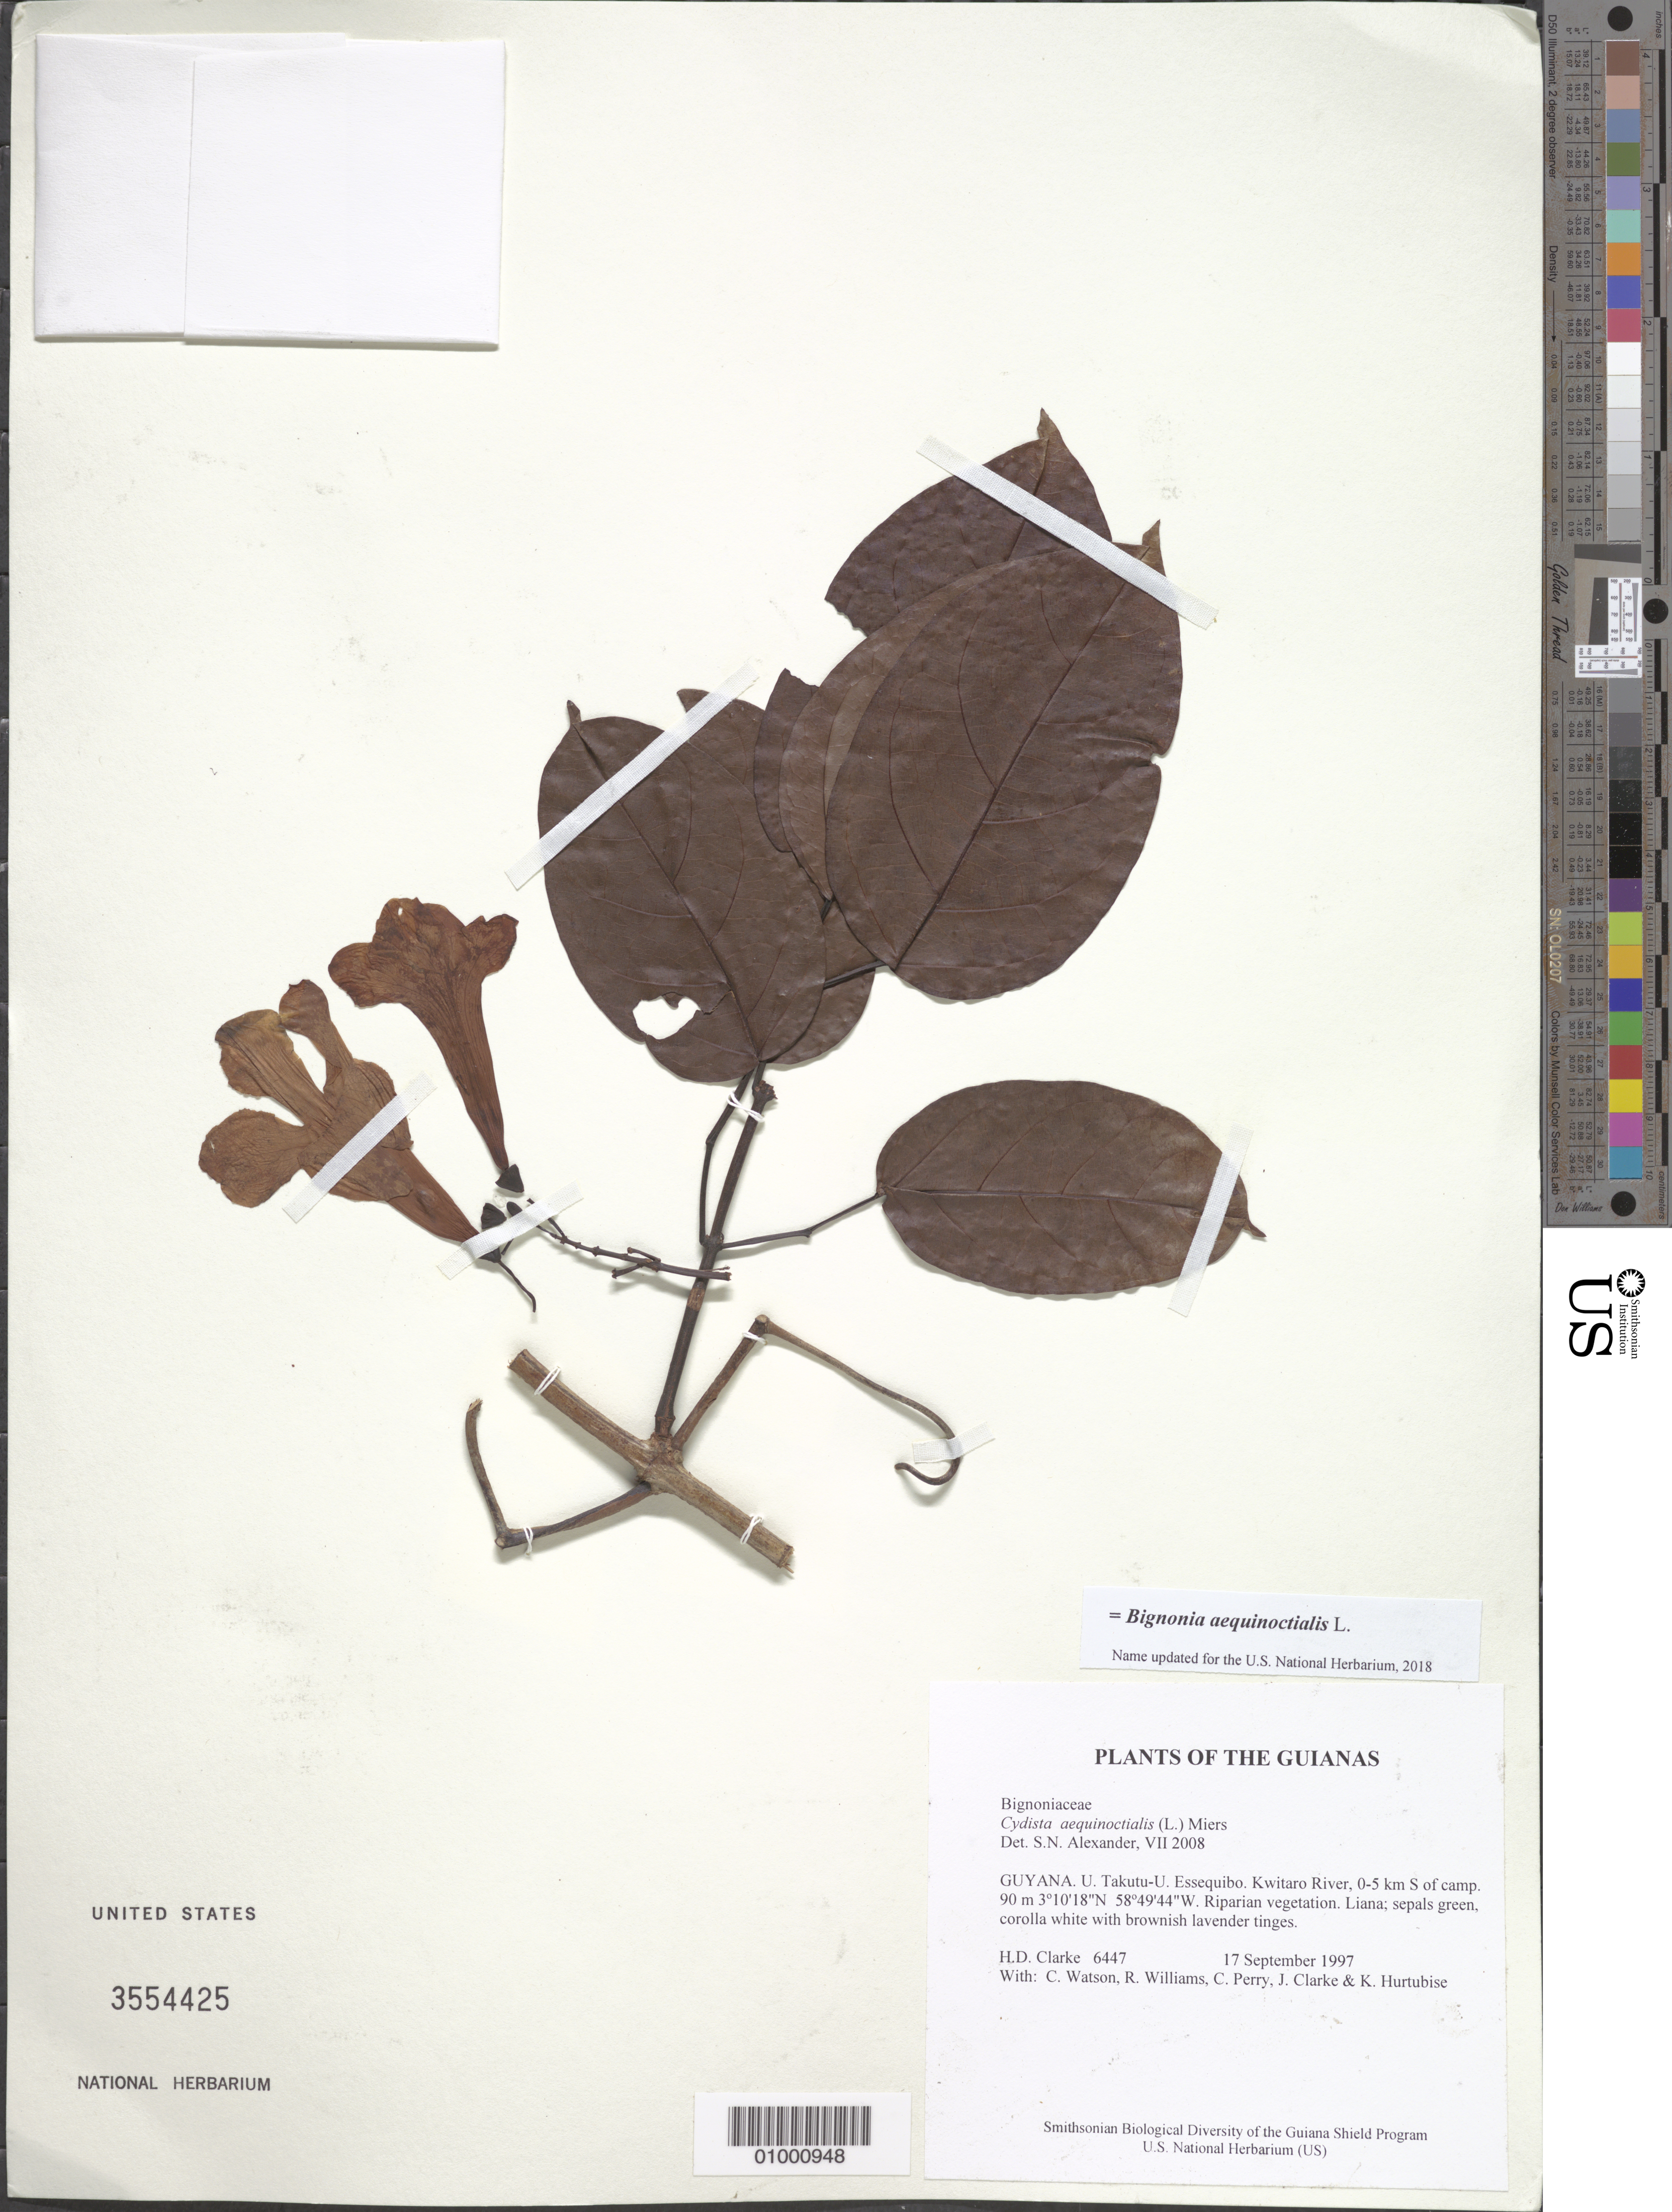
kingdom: Plantae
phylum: Tracheophyta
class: Magnoliopsida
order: Lamiales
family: Bignoniaceae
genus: Bignonia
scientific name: Bignonia aequinoctialis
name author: L.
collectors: H. D. Clarke, C. Watson, R. Williams, C. Perry, J. Clarke & K. Hurtubise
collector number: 6447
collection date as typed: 17 September 1997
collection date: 1997-09-17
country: Guyana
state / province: U. Takutu-U. Essequibo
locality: Kwitaro River, 0-5 km S of camp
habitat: Riparian vegetation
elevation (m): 90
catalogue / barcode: US 3554425